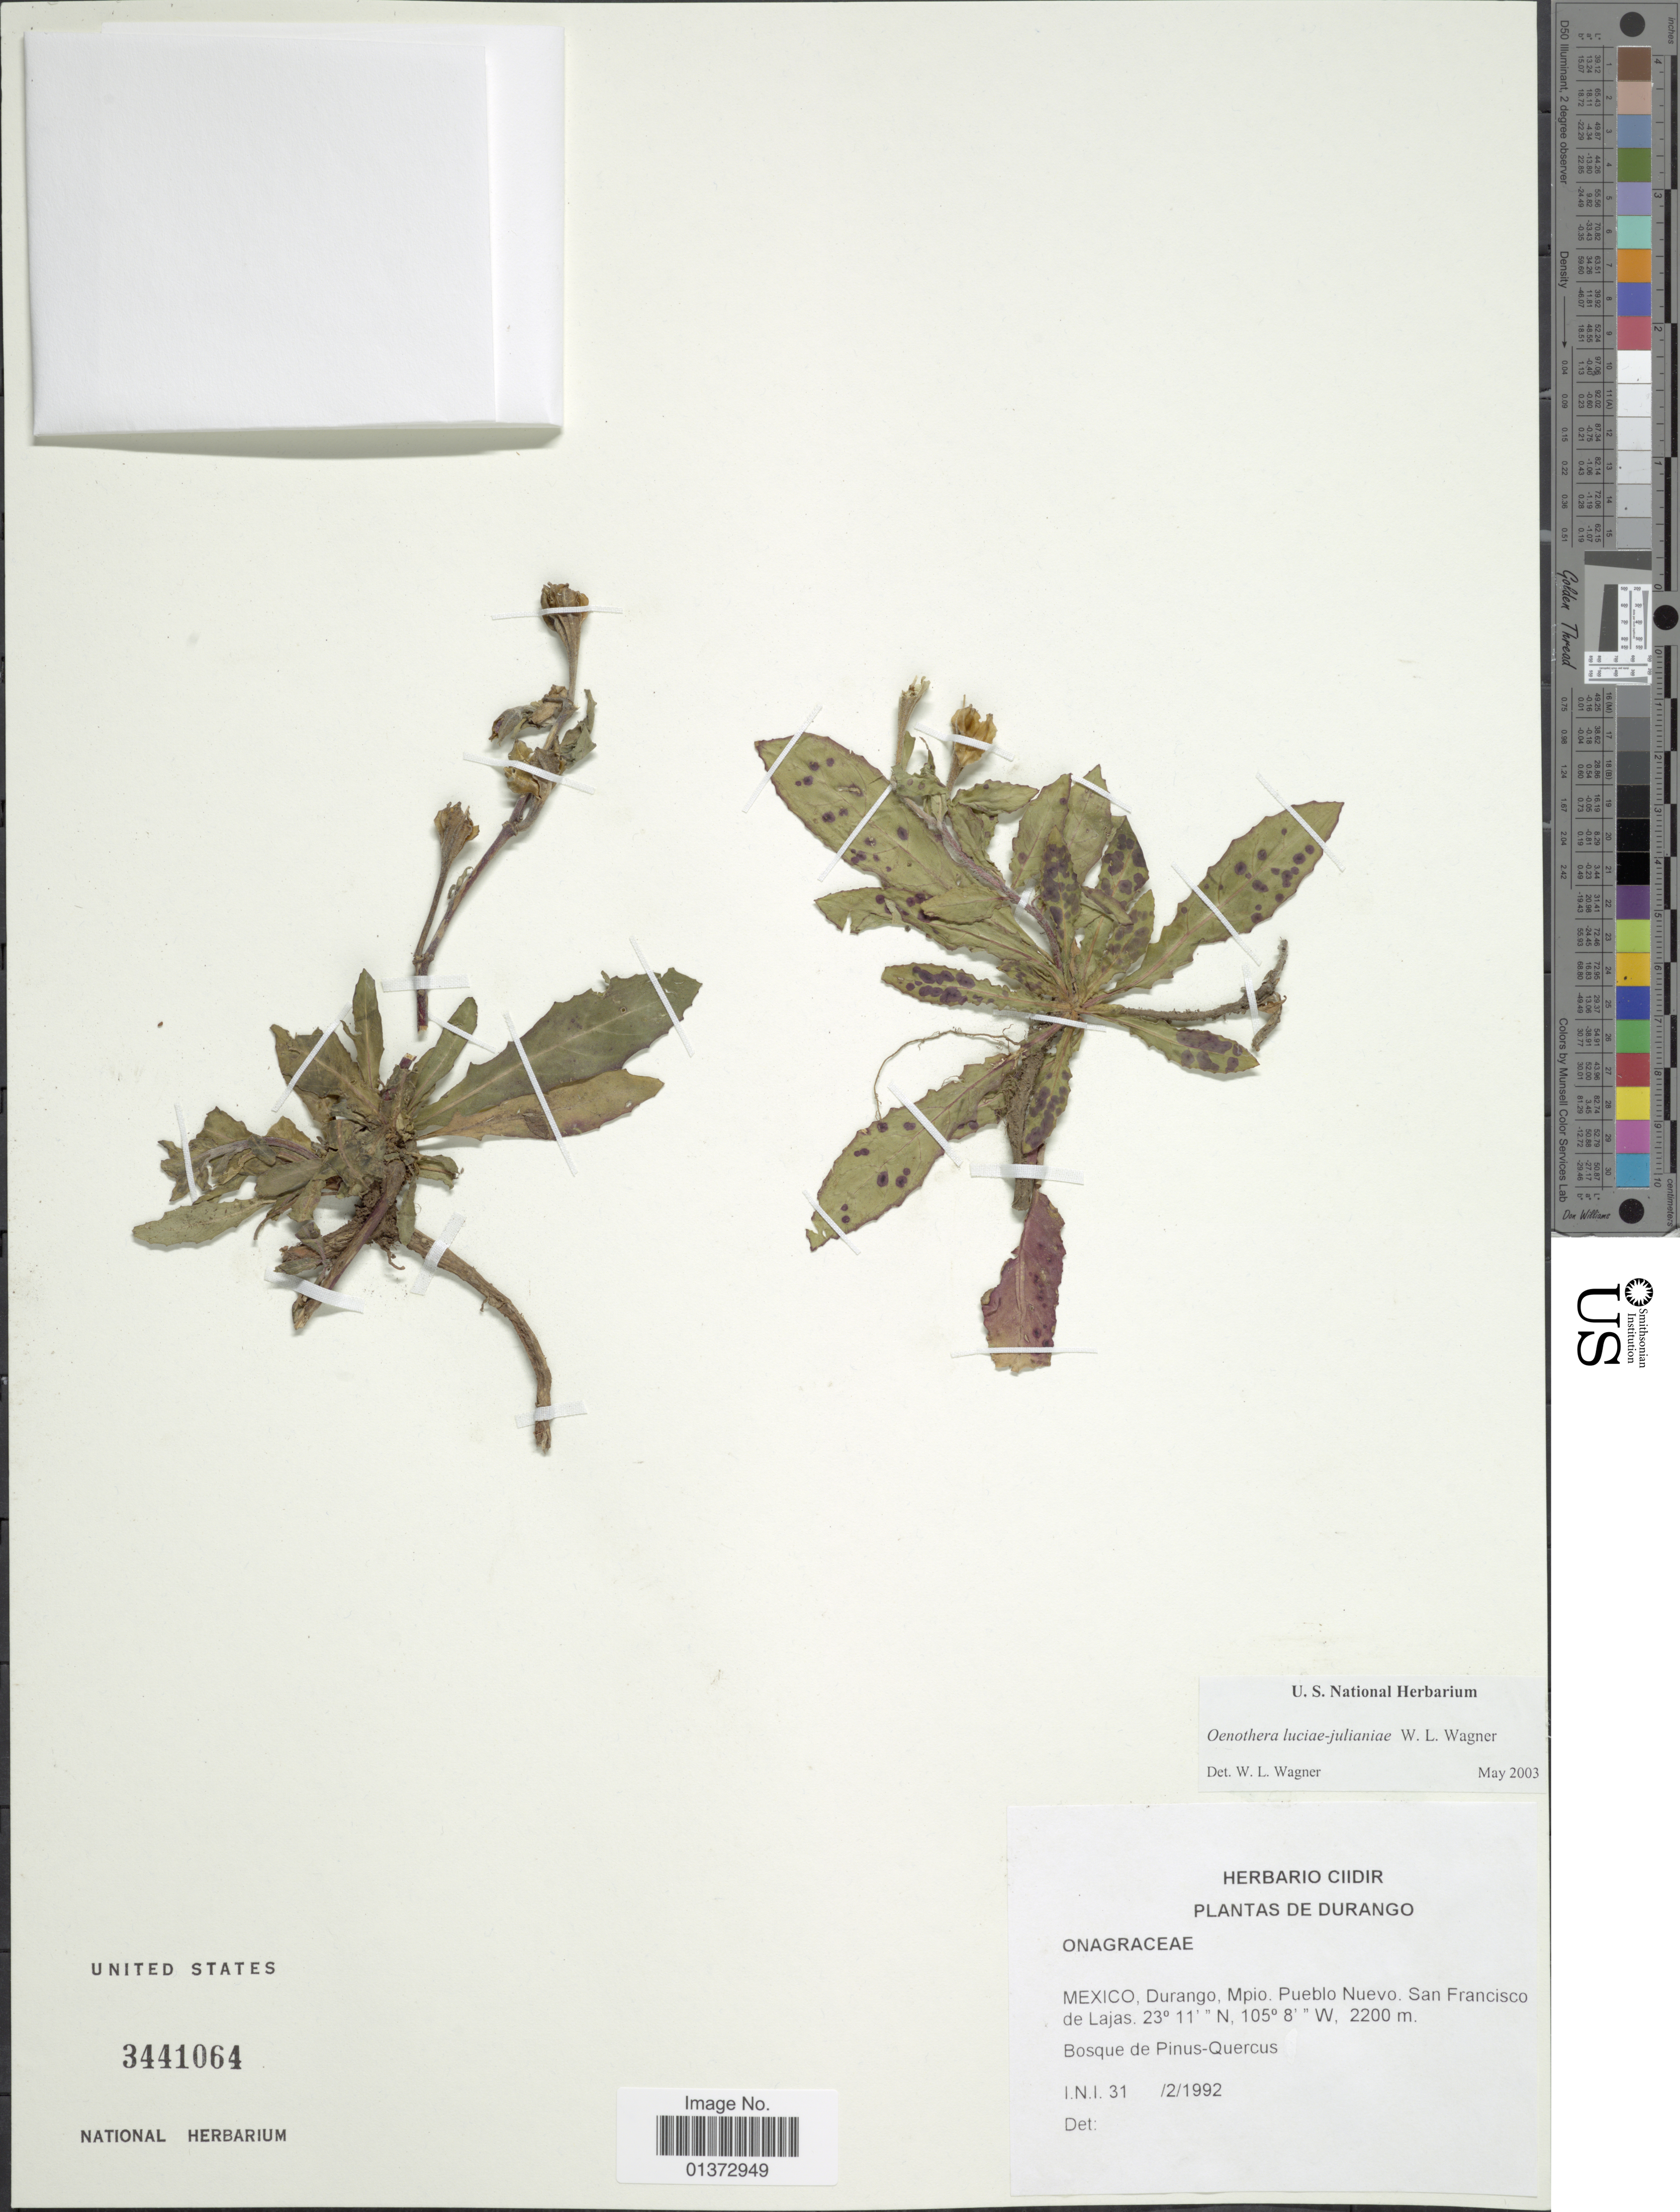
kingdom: Plantae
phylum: Tracheophyta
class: Magnoliopsida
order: Myrtales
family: Onagraceae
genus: Oenothera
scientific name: Oenothera luciae-julianiae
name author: W.L. Wagner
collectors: I. N. I.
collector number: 31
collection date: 1992-02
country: Mexico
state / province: Durango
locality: Mpio. Pueblo Nuevo, San Francisco de Lajas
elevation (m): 2200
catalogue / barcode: US 3441064